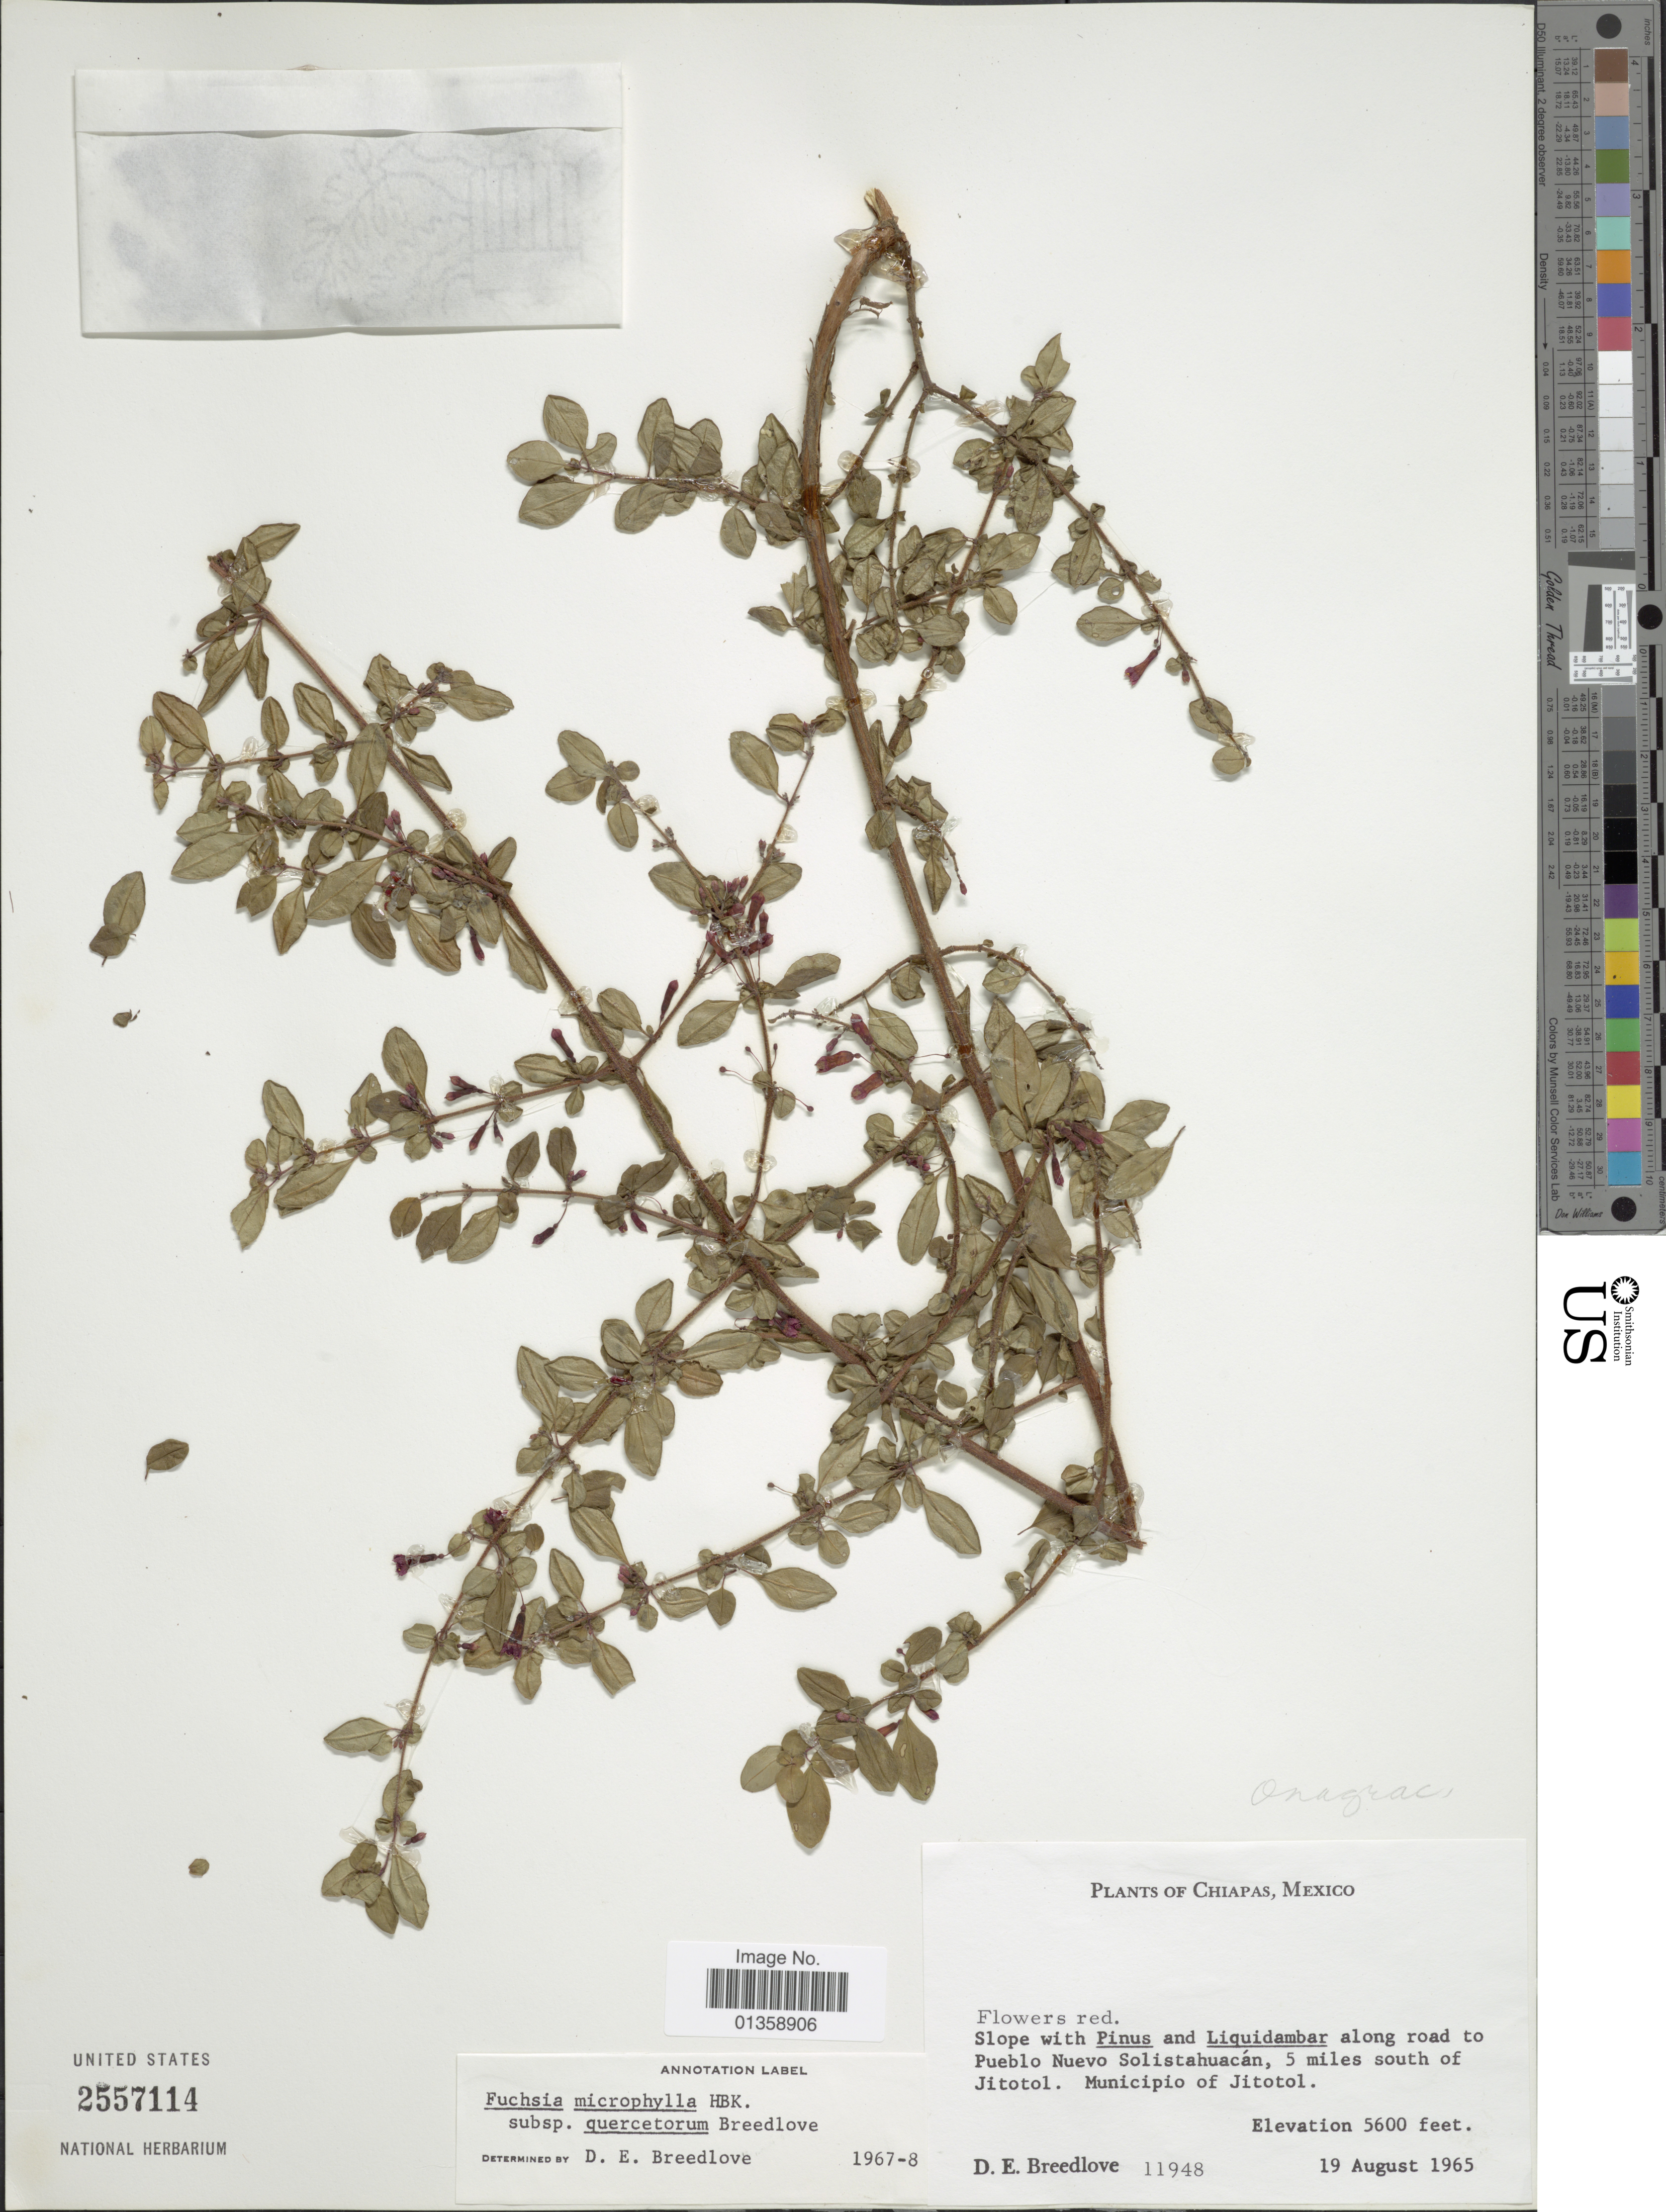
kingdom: Plantae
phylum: Tracheophyta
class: Magnoliopsida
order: Myrtales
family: Onagraceae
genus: Fuchsia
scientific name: Fuchsia microphylla subsp. quercetorum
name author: Breedlove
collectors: D. E. Breedlove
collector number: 11948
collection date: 1965-08-19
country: Mexico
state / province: Chiapas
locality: Along road to Pueblo Nuevo Solistahuacán, 5 miles south of Jitotol. Municipio of Jitotol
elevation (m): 1707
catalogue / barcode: US 2557114